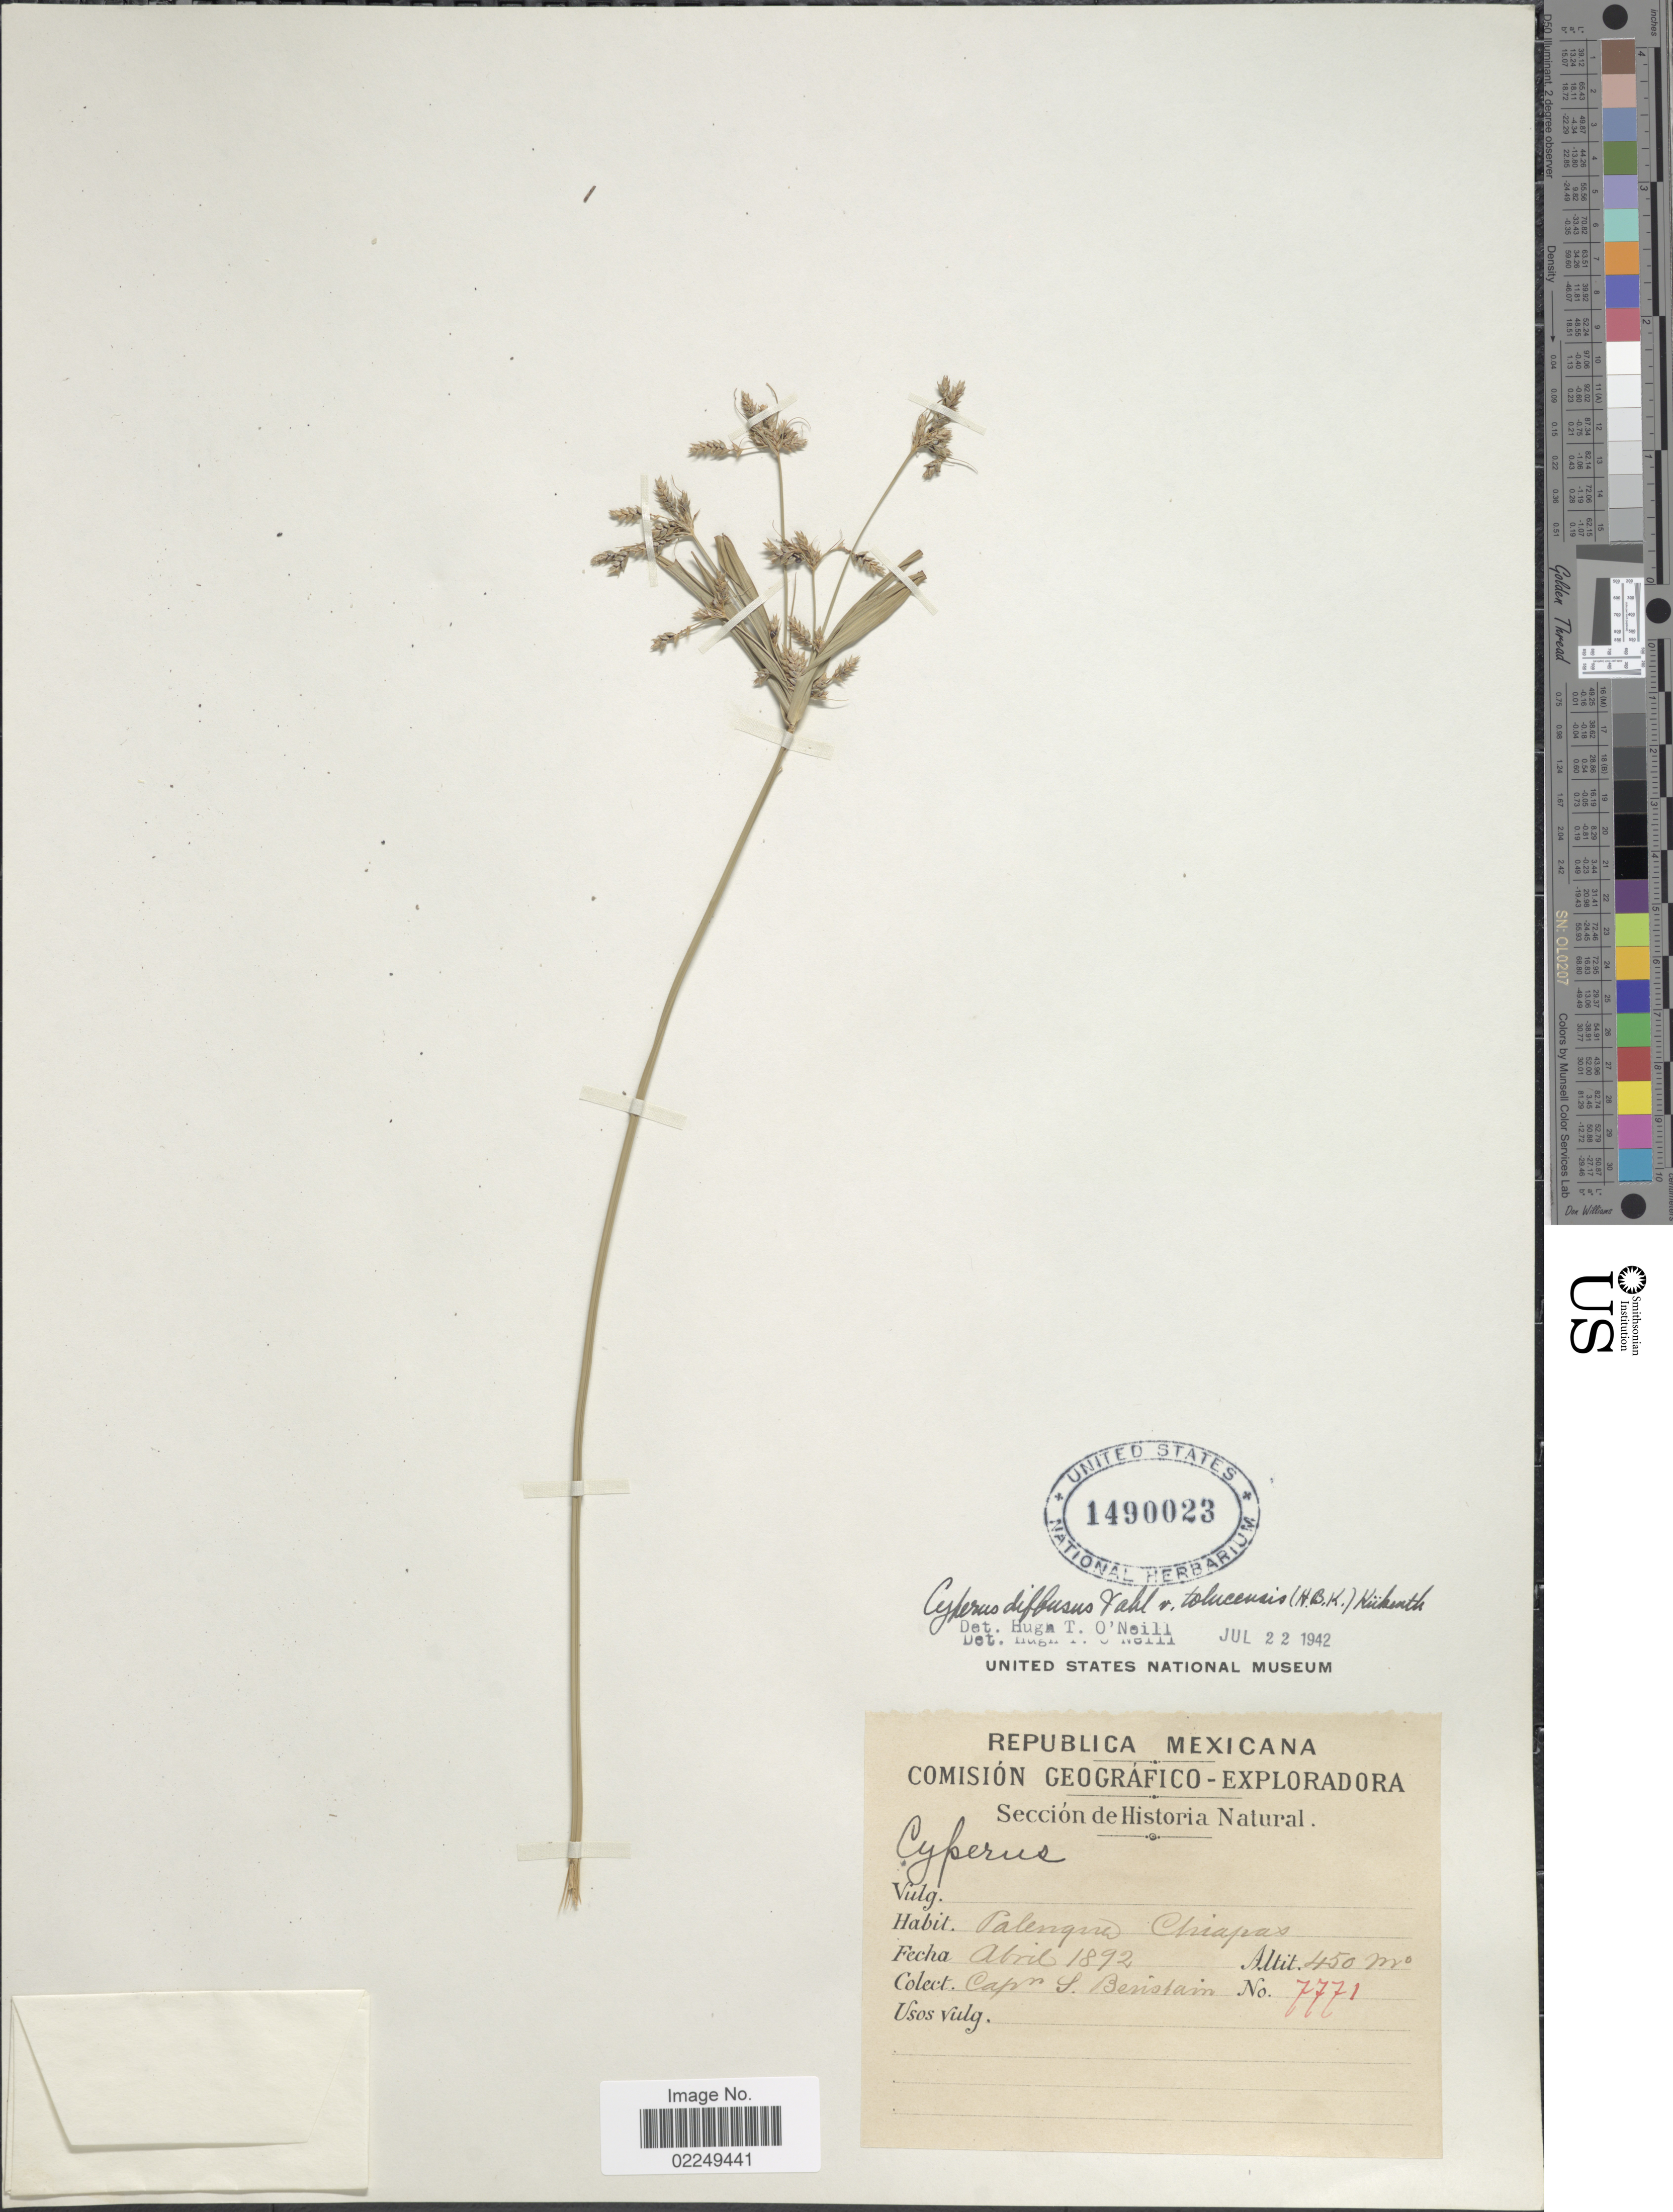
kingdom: Plantae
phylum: Tracheophyta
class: Liliopsida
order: Poales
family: Cyperaceae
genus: Cyperus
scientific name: Cyperus laxus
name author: Lam.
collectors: Beristain, S.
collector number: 7771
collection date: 1892-04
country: Mexico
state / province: Chiapas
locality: Palenque, Chiapas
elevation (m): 450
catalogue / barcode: US 1490023